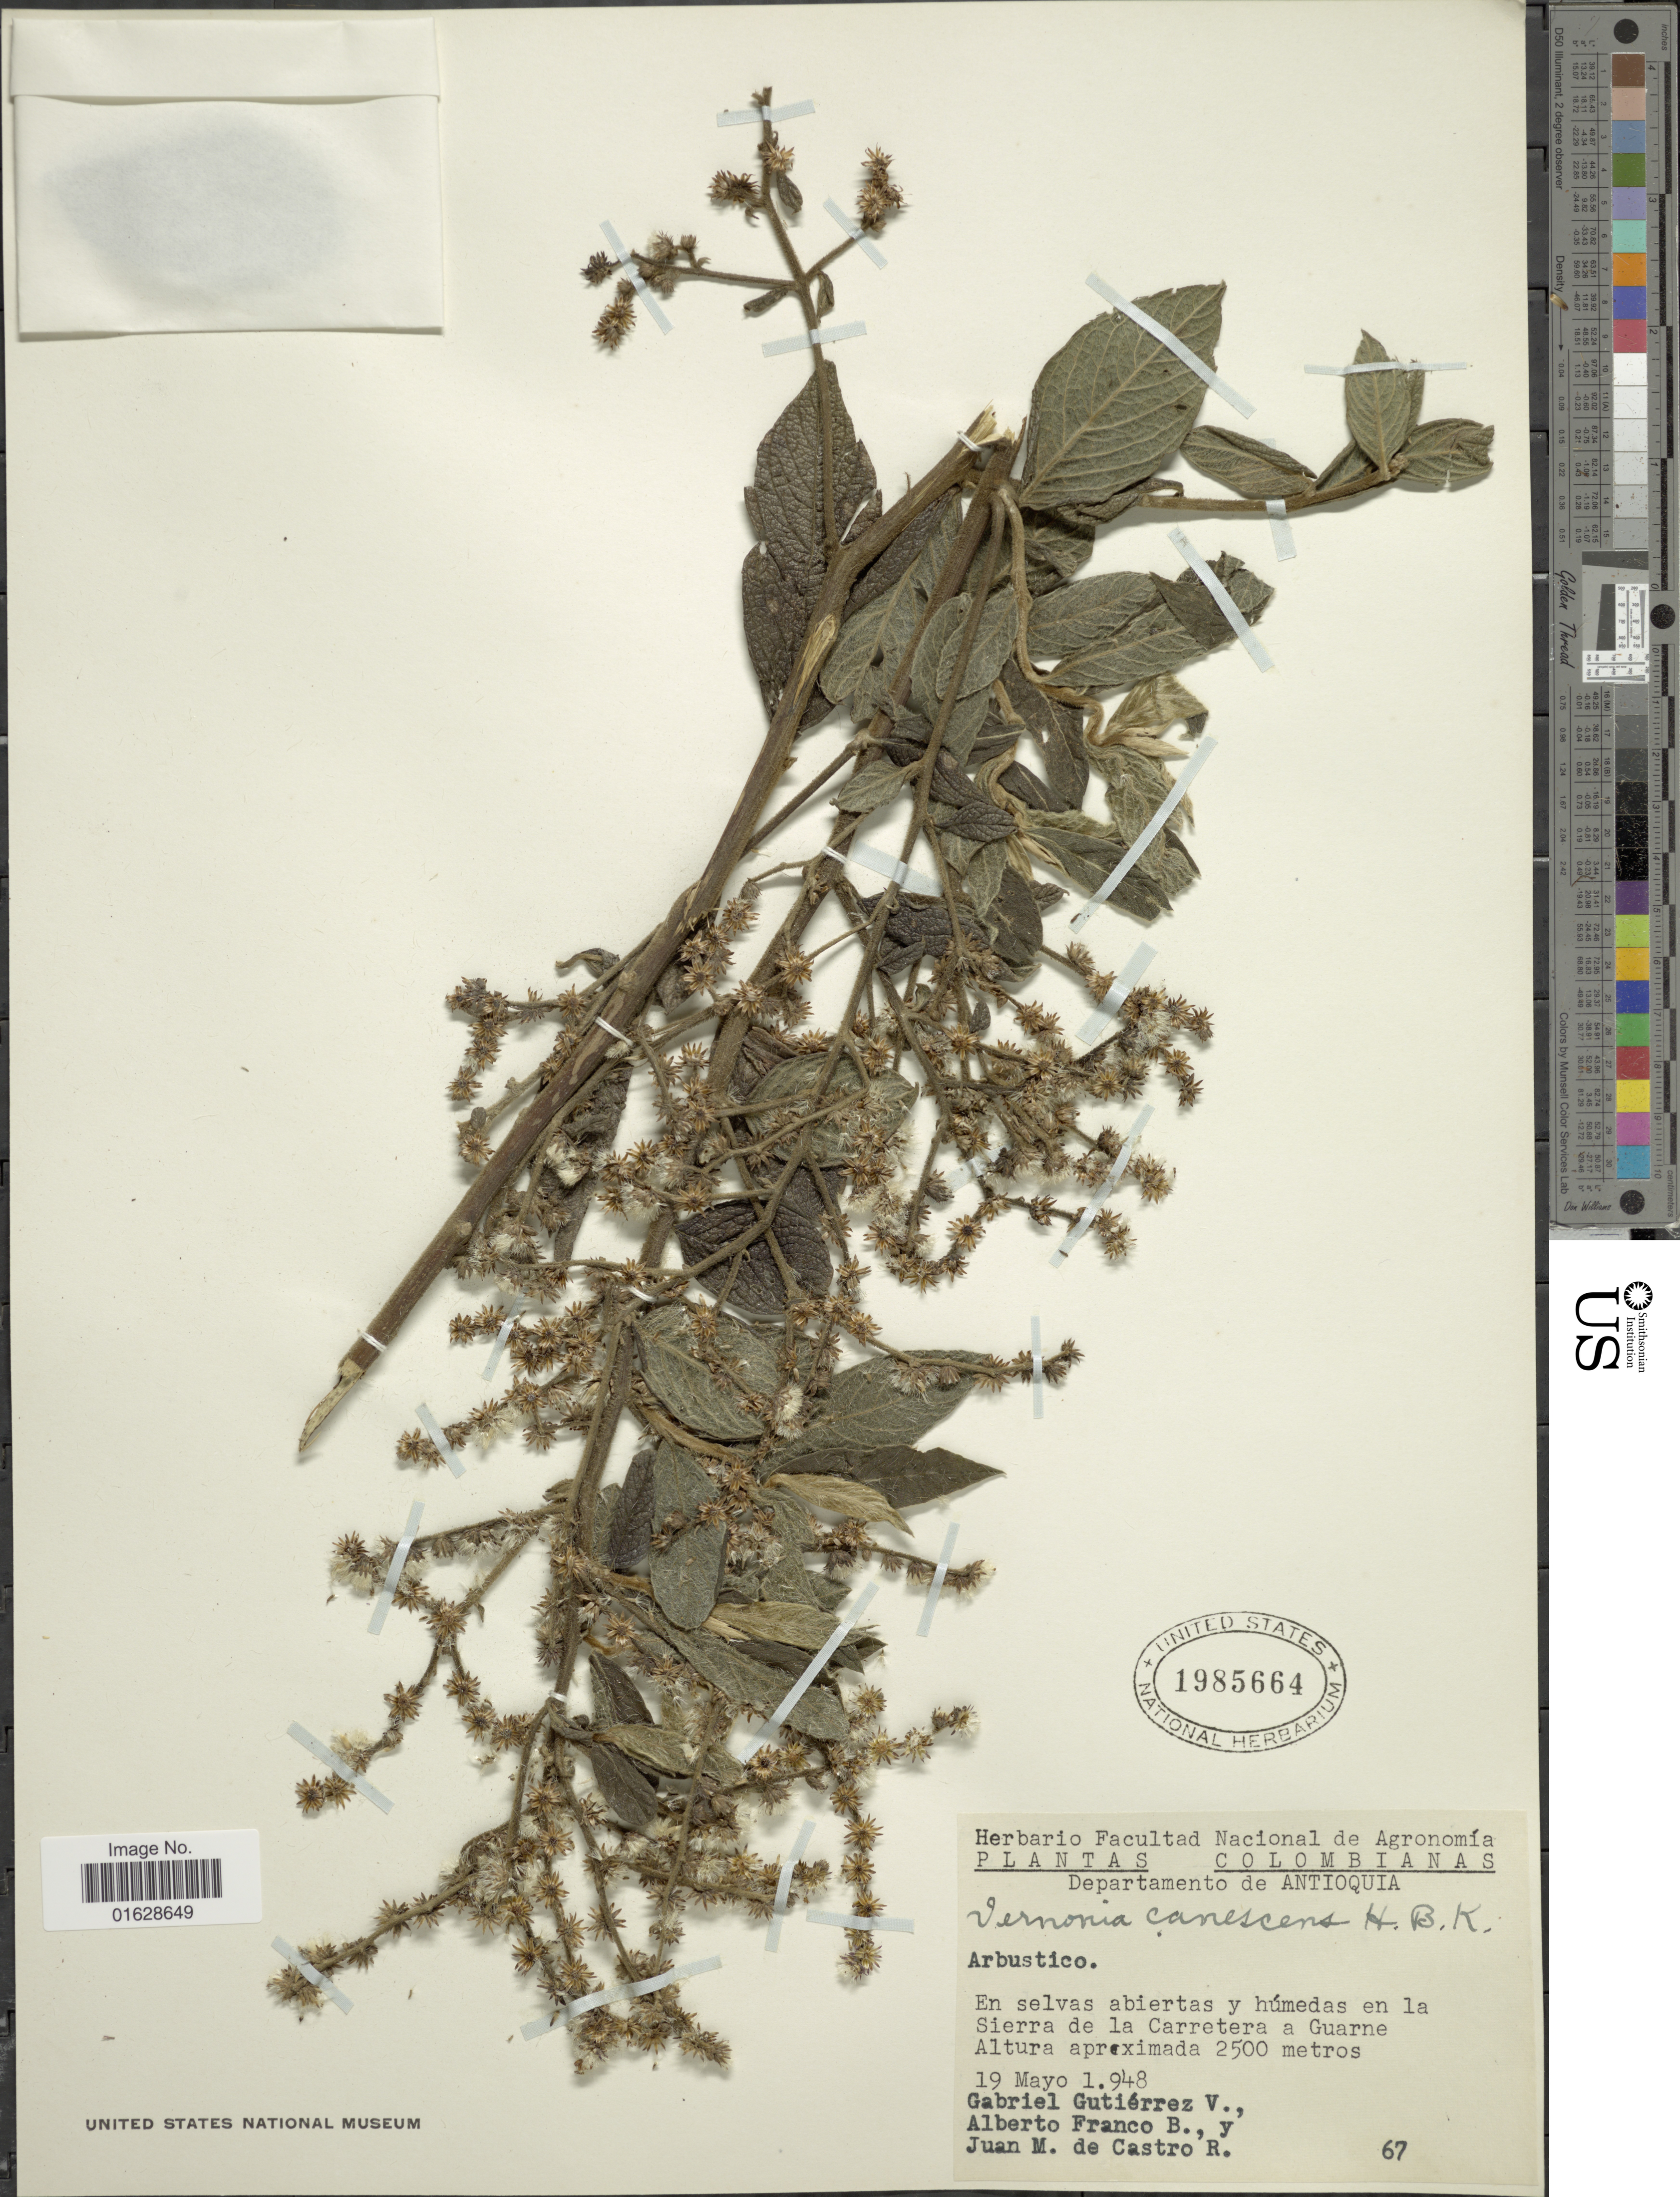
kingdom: Plantae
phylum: Tracheophyta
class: Magnoliopsida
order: Asterales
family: Asteraceae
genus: Lepidaploa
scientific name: Lepidaploa canescens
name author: (Kunth) H. Rob.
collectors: G. Gutiérrez V., A. Franco & J. De Castro R.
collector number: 67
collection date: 1948-05-19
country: Colombia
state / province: Antioquia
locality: Colombianas. Departamento de Antioquia. En selvas abiertas y humedas en la Sierra de la Carretera a Guarne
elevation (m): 2500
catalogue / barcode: US 1985664